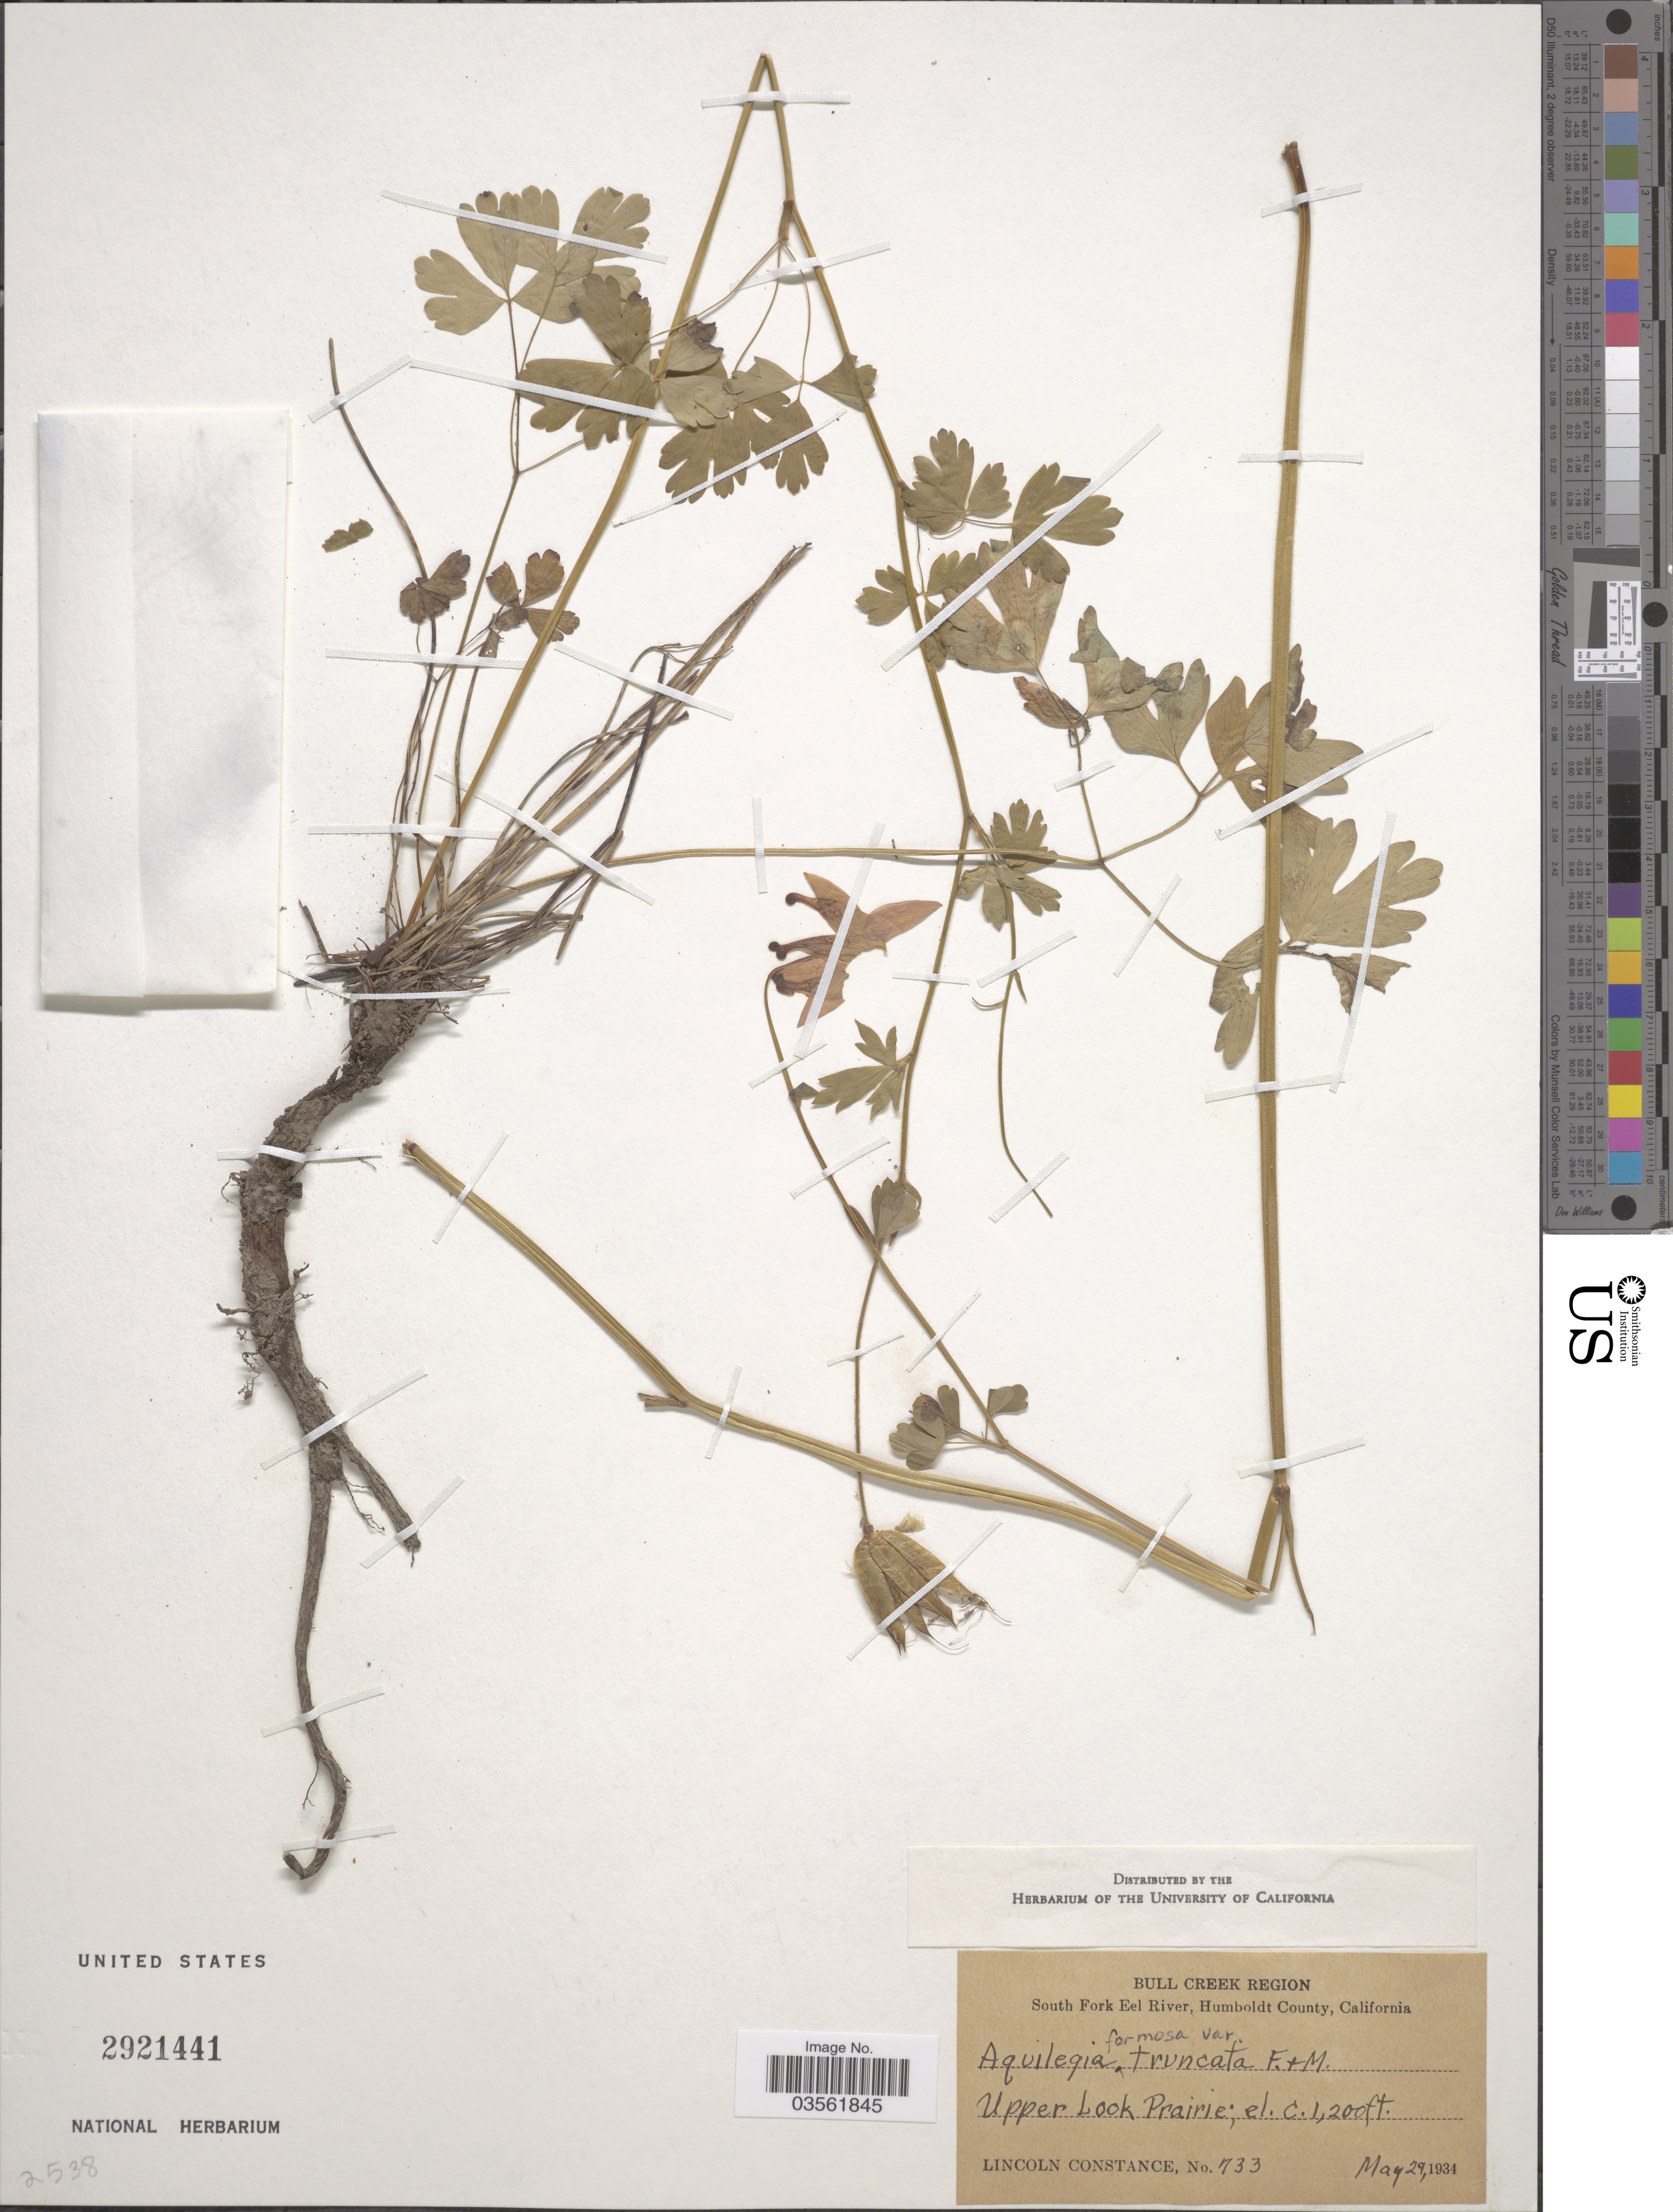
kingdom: Plantae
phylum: Tracheophyta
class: Magnoliopsida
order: Ranunculales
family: Ranunculaceae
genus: Aquilegia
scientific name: Aquilegia formosa var. truncata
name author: M.E. Jones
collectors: L. Constance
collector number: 733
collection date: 1934-05-29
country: United States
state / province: California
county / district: Humboldt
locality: Bull Creek Region. South Fork Eel River, Humboldt County. Upper Look Prairie.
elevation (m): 366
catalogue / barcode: US 2921441